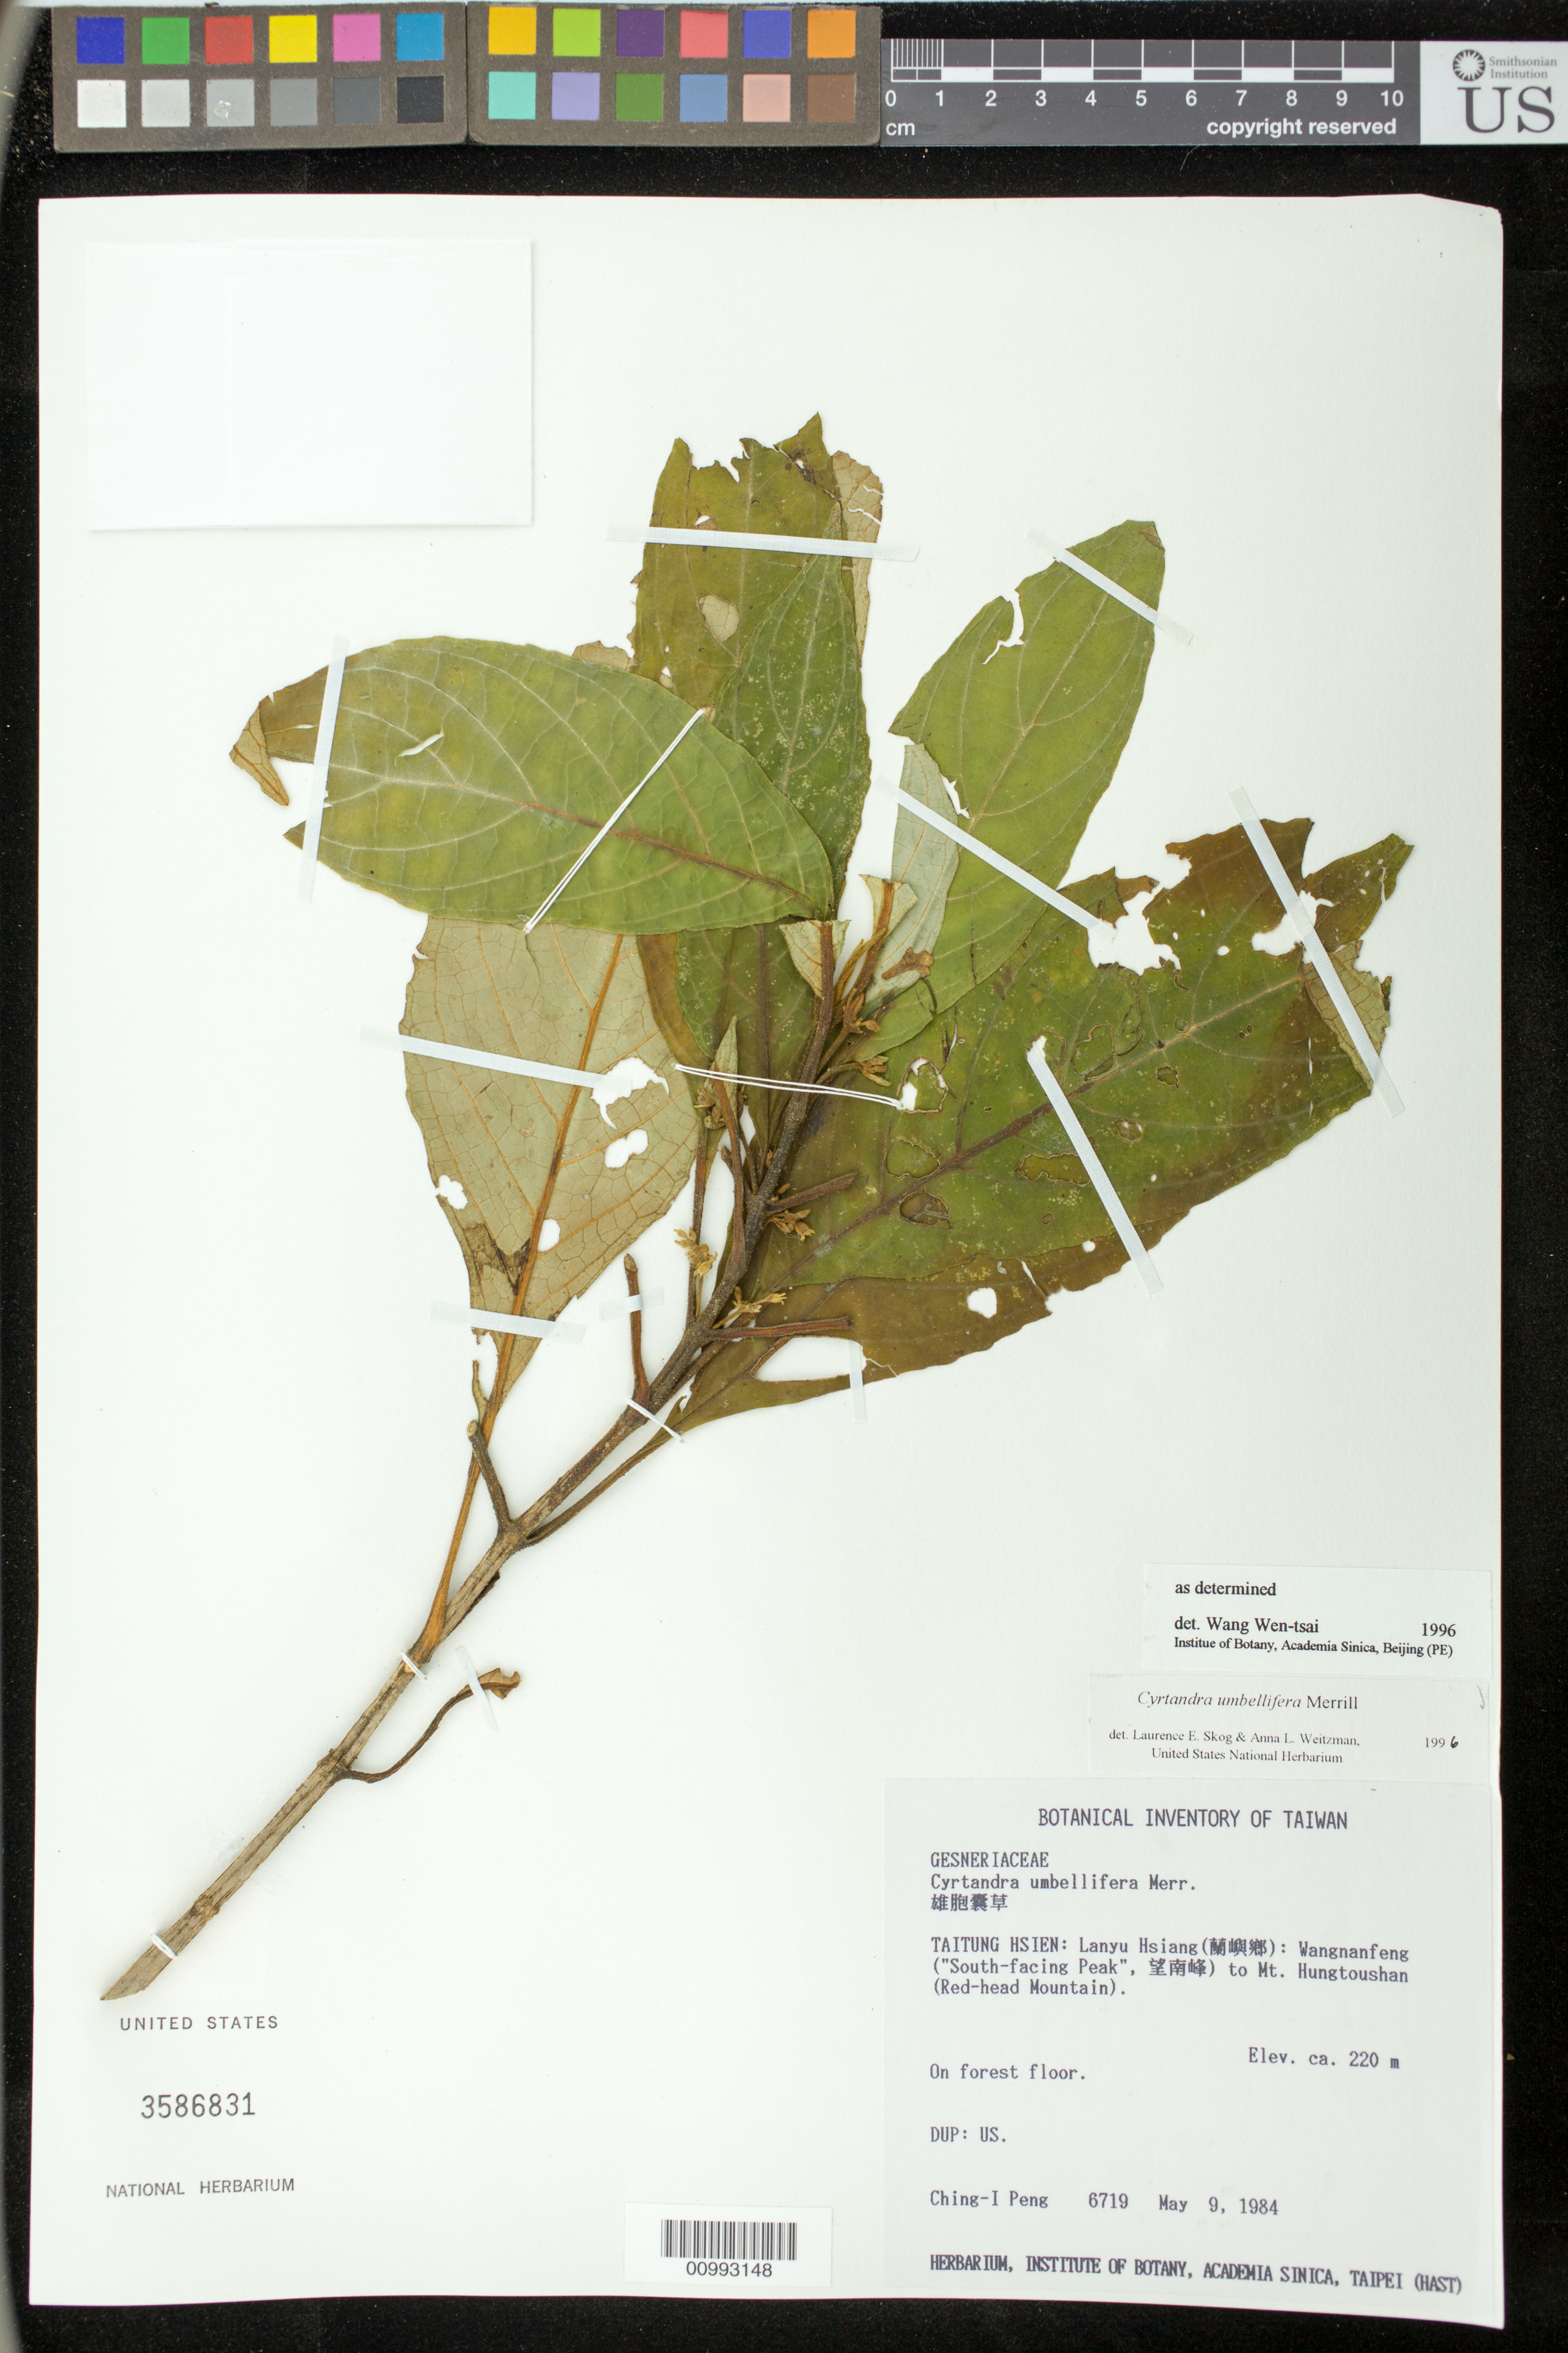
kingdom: Plantae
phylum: Tracheophyta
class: Magnoliopsida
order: Lamiales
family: Gesneriaceae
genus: Cyrtandra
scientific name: Cyrtandra umbellifera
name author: Merr.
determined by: Skog, L. E.; Weitzman, A. L.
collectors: C.-I Peng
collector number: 6719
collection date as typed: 09 May 1984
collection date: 1984-05-09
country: Taiwan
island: Taiwan [Formosa]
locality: Taitung Hsien: Lanyu Hsiang: Wangnanfeng ("South-facing Peak") to Mt. Hungtoushan (Red-head Mountain)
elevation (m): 220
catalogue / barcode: US 3586831